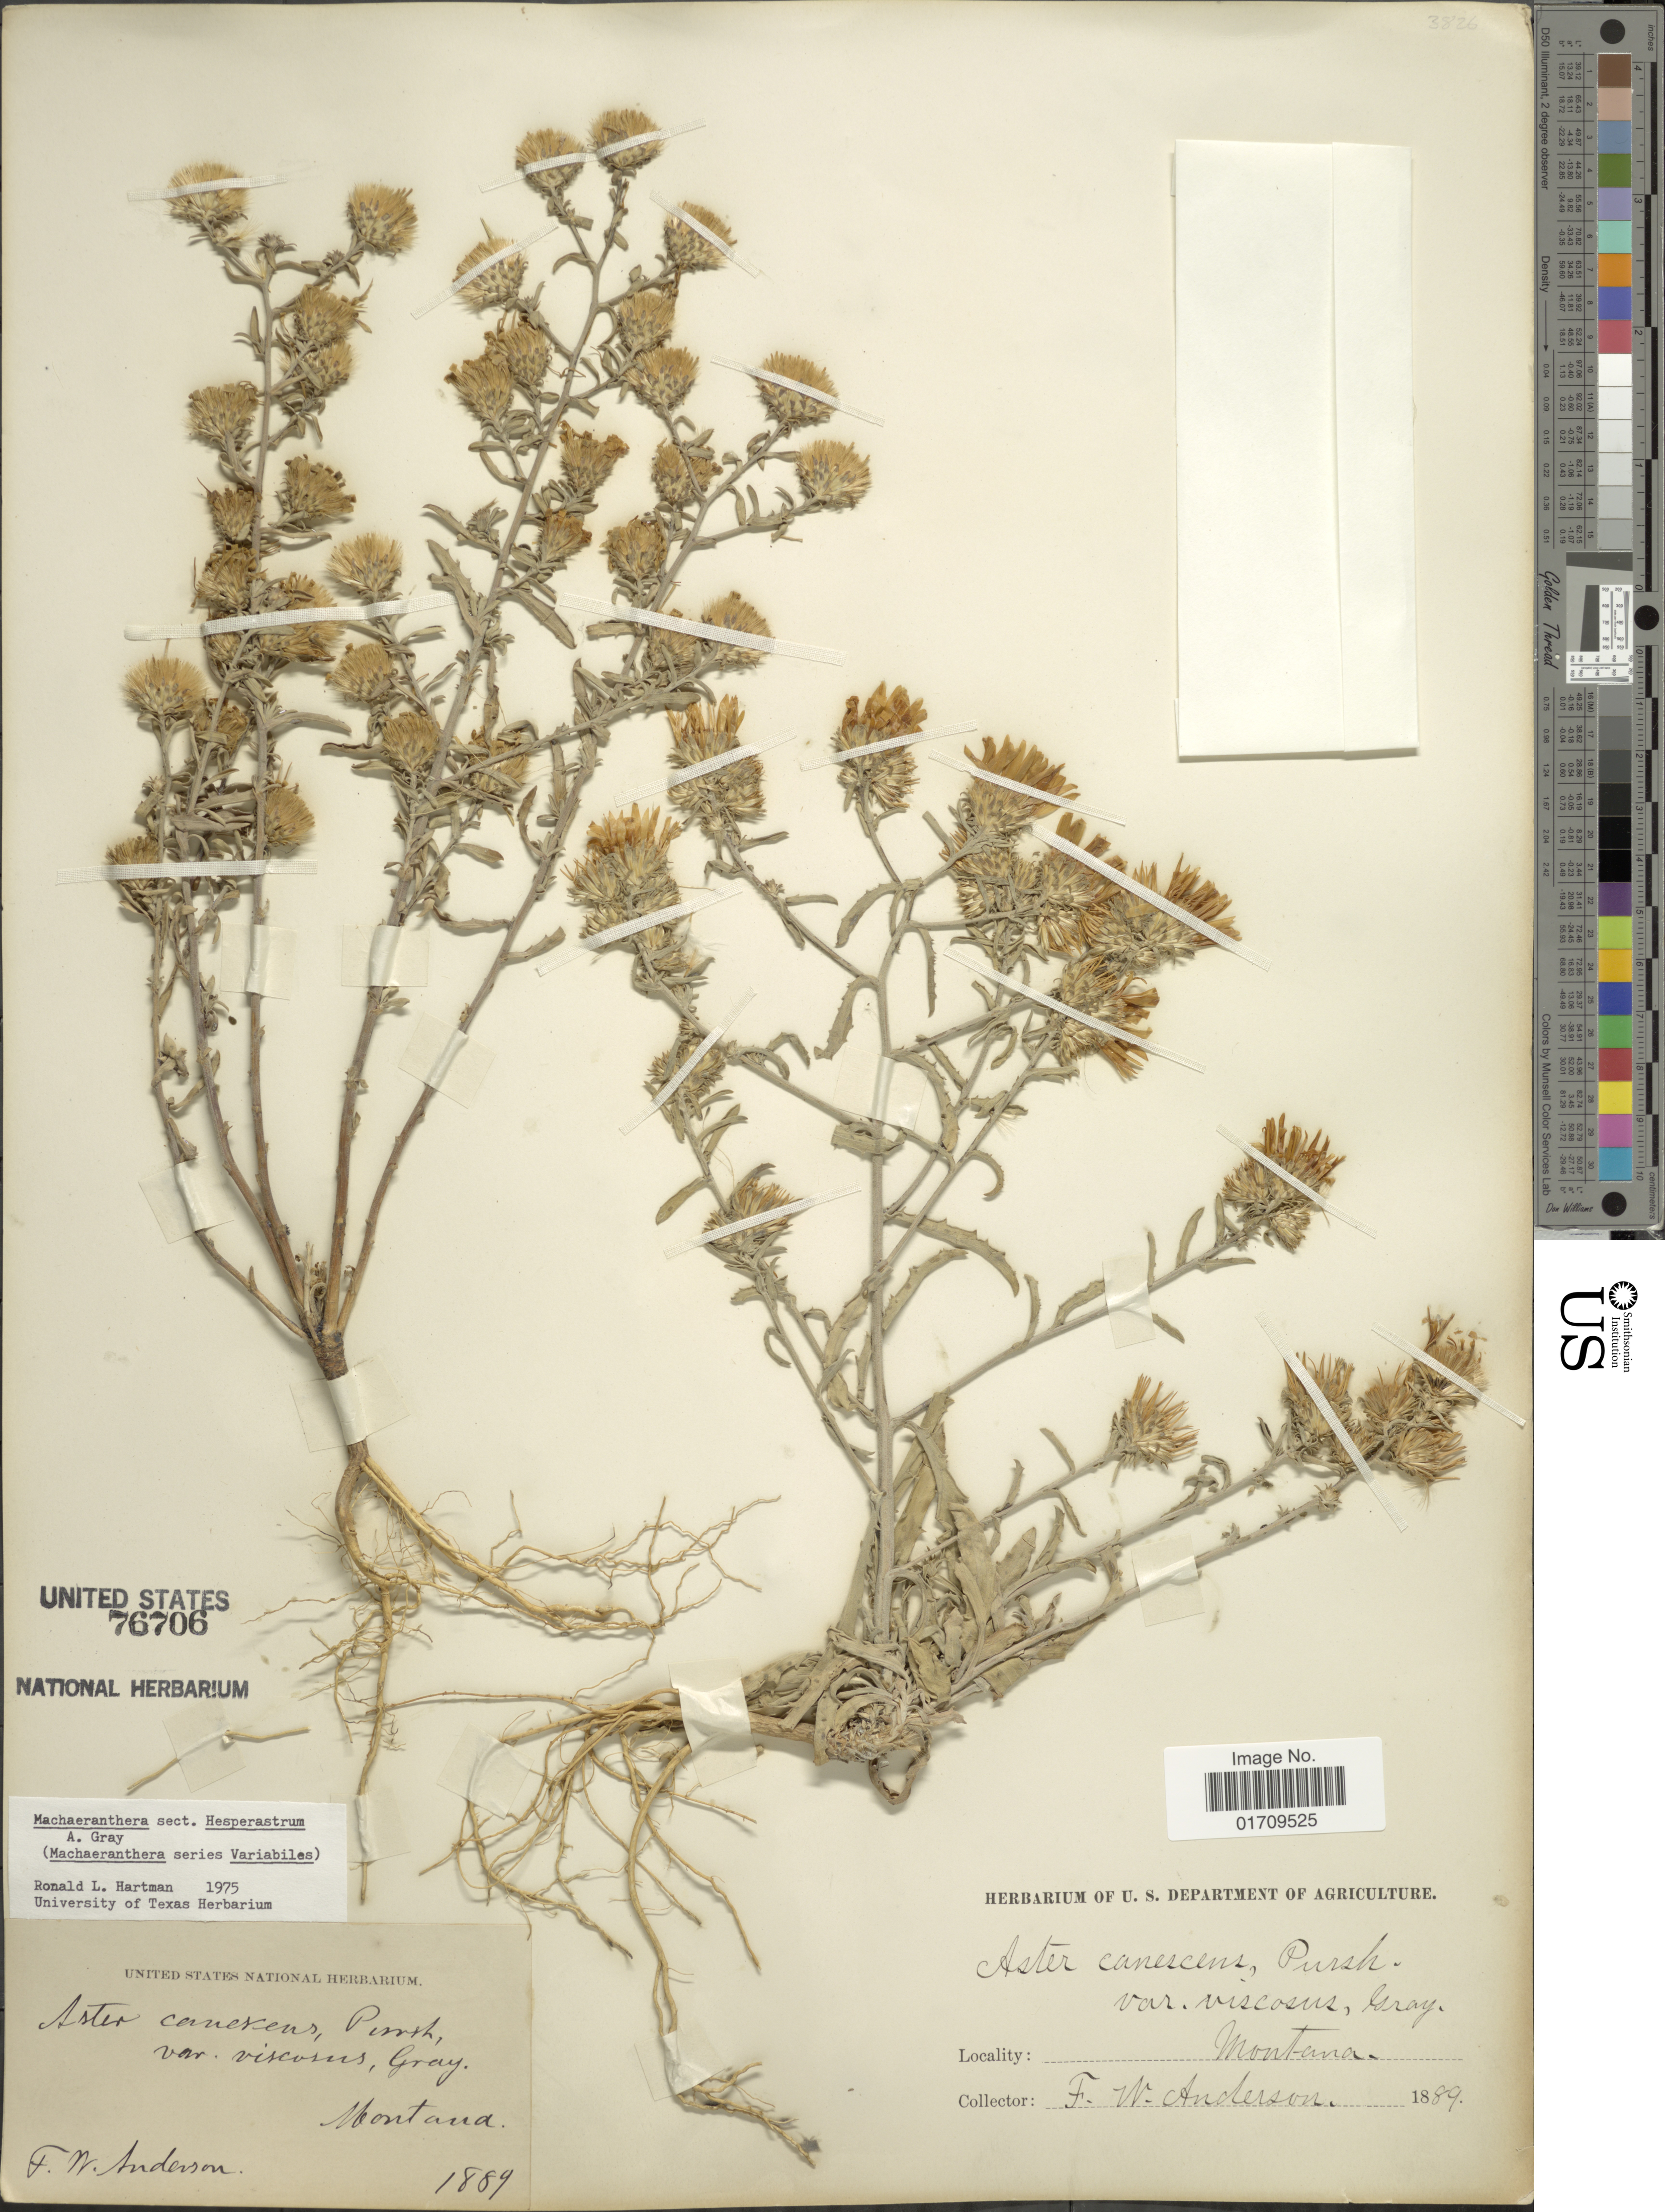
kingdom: Plantae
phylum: Tracheophyta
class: Magnoliopsida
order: Asterales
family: Asteraceae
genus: Machaeranthera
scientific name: Machaeranthera sp.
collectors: F. W. Anderson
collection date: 1889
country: United States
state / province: Montana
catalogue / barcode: US 76706